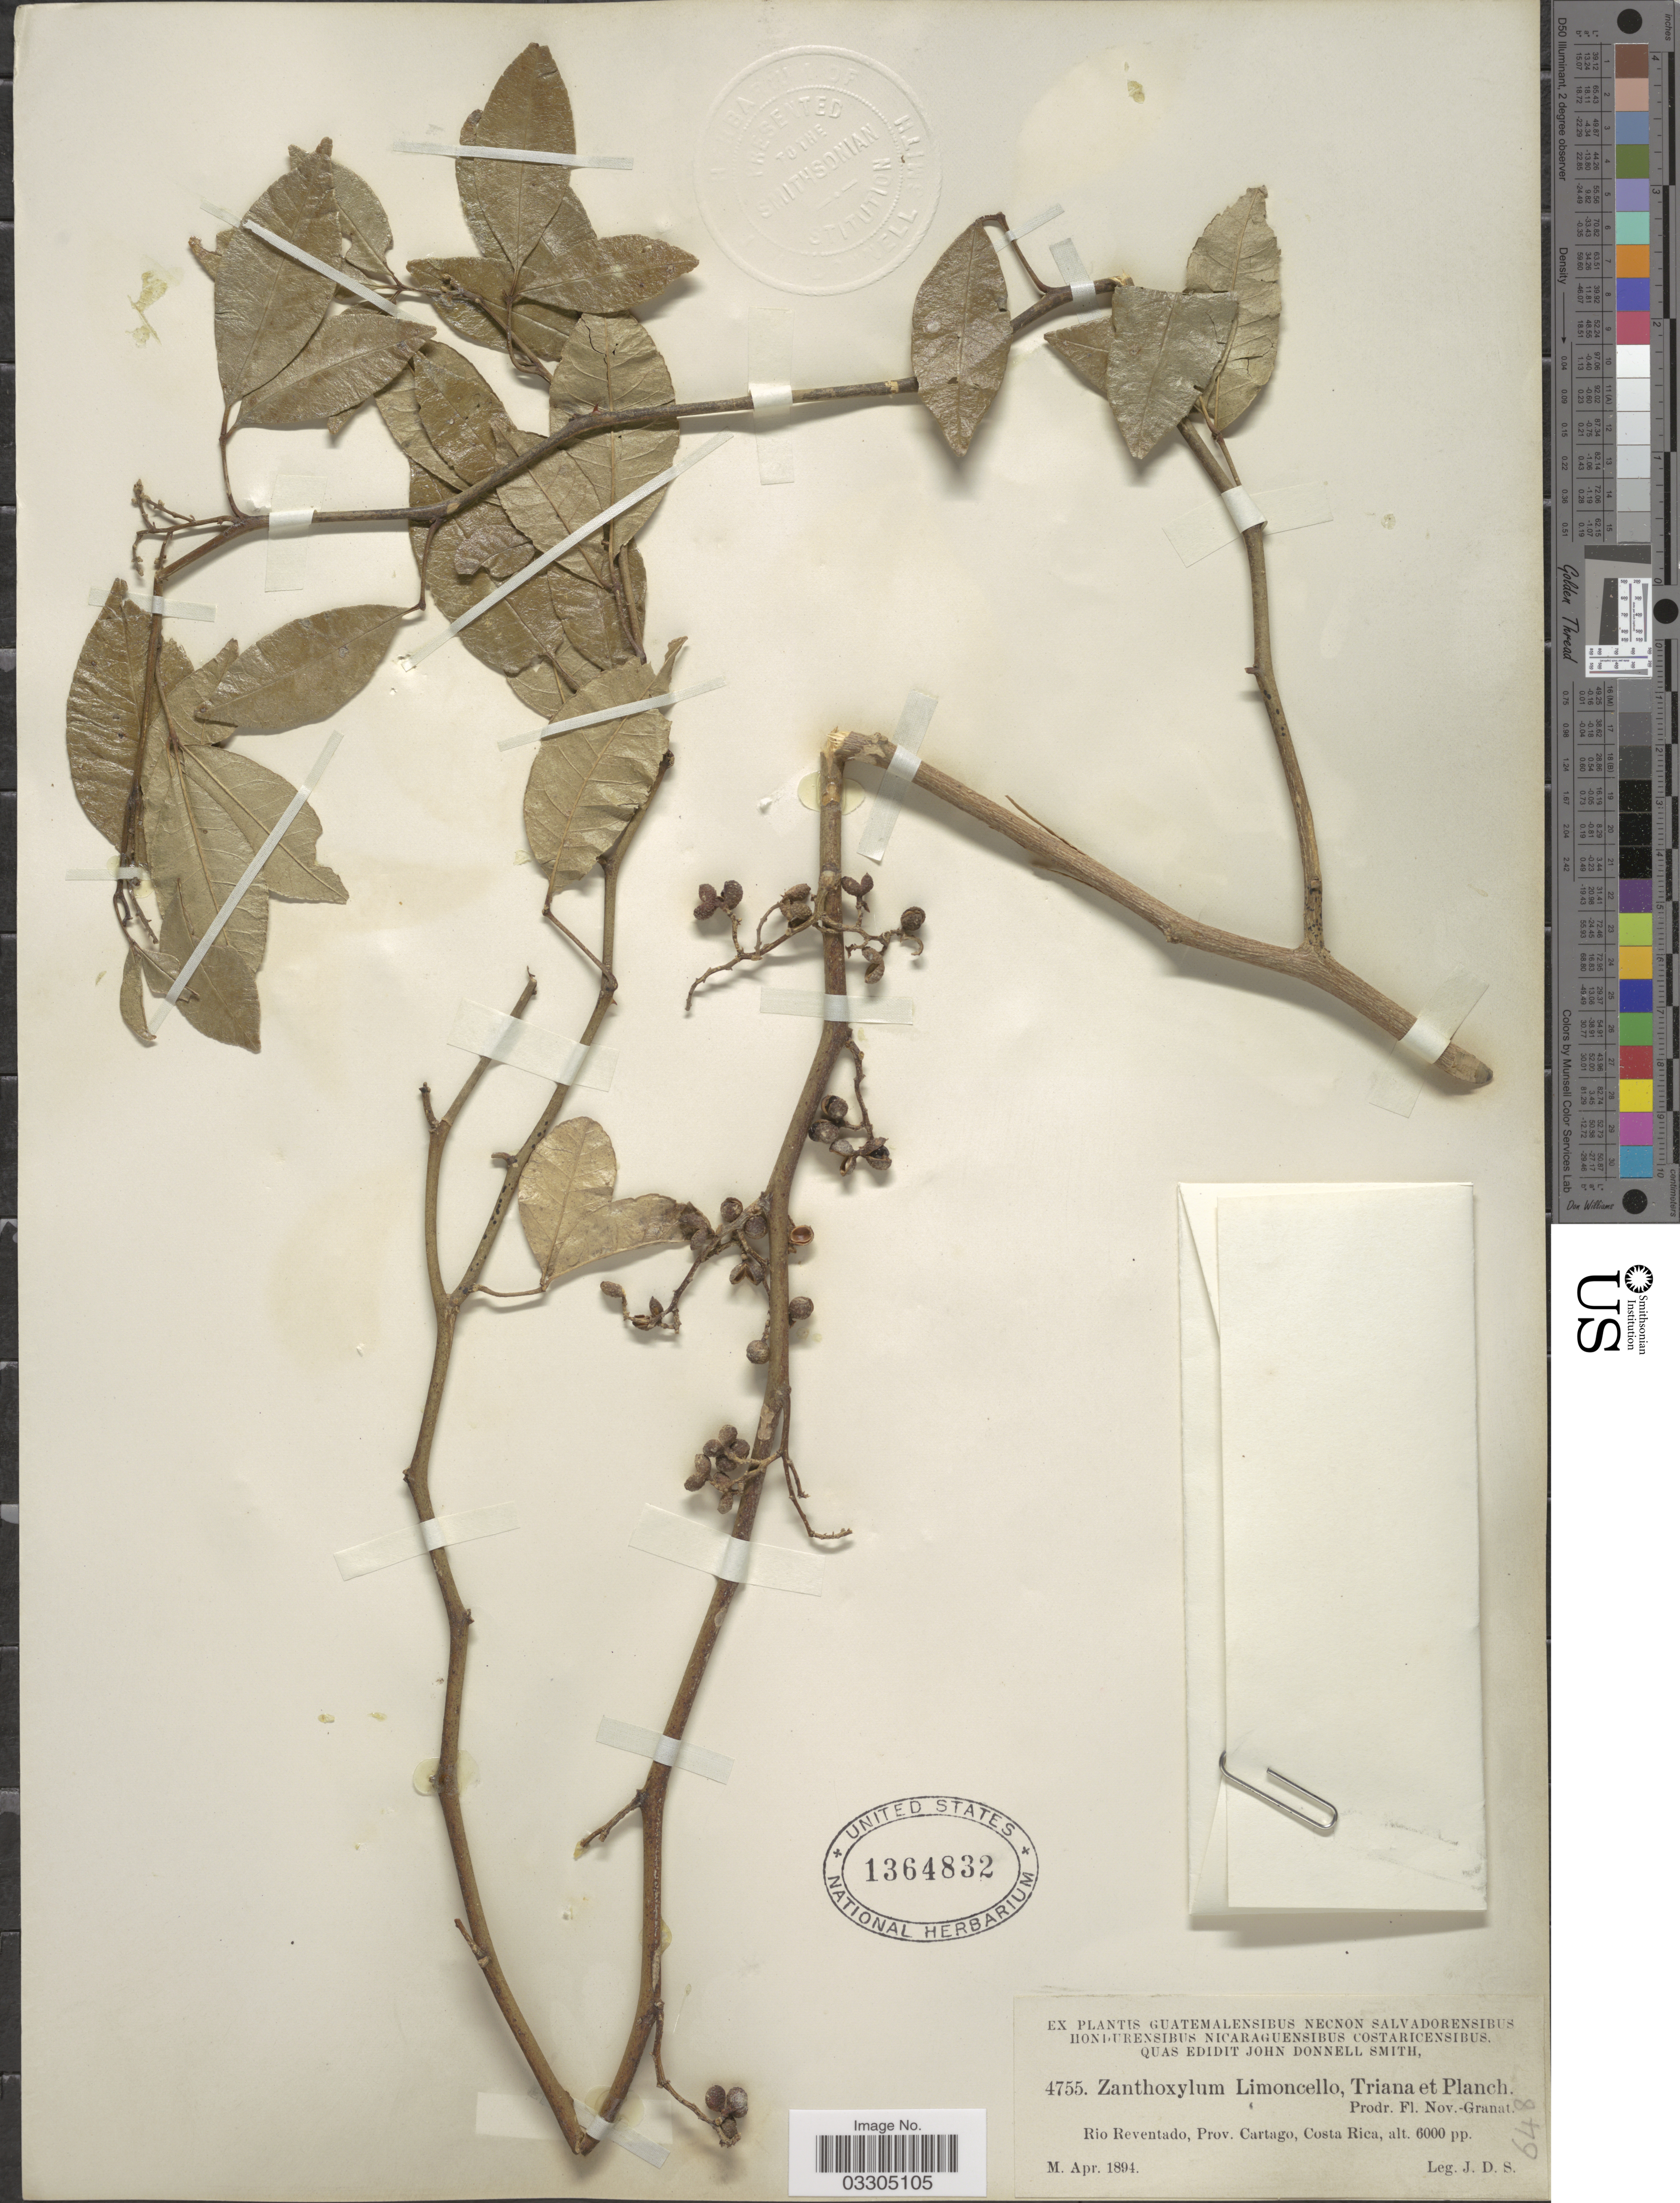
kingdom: Plantae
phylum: Tracheophyta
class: Magnoliopsida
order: Sapindales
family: Rutaceae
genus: Zanthoxylum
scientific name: Zanthoxylum limoncello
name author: Planch. & Oerst.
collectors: J. Donnell Smith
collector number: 4755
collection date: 1894-04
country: Costa Rica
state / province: Cartago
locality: Rio Reventado, Prov. Cartago.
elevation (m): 1829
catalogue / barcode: US 1364832